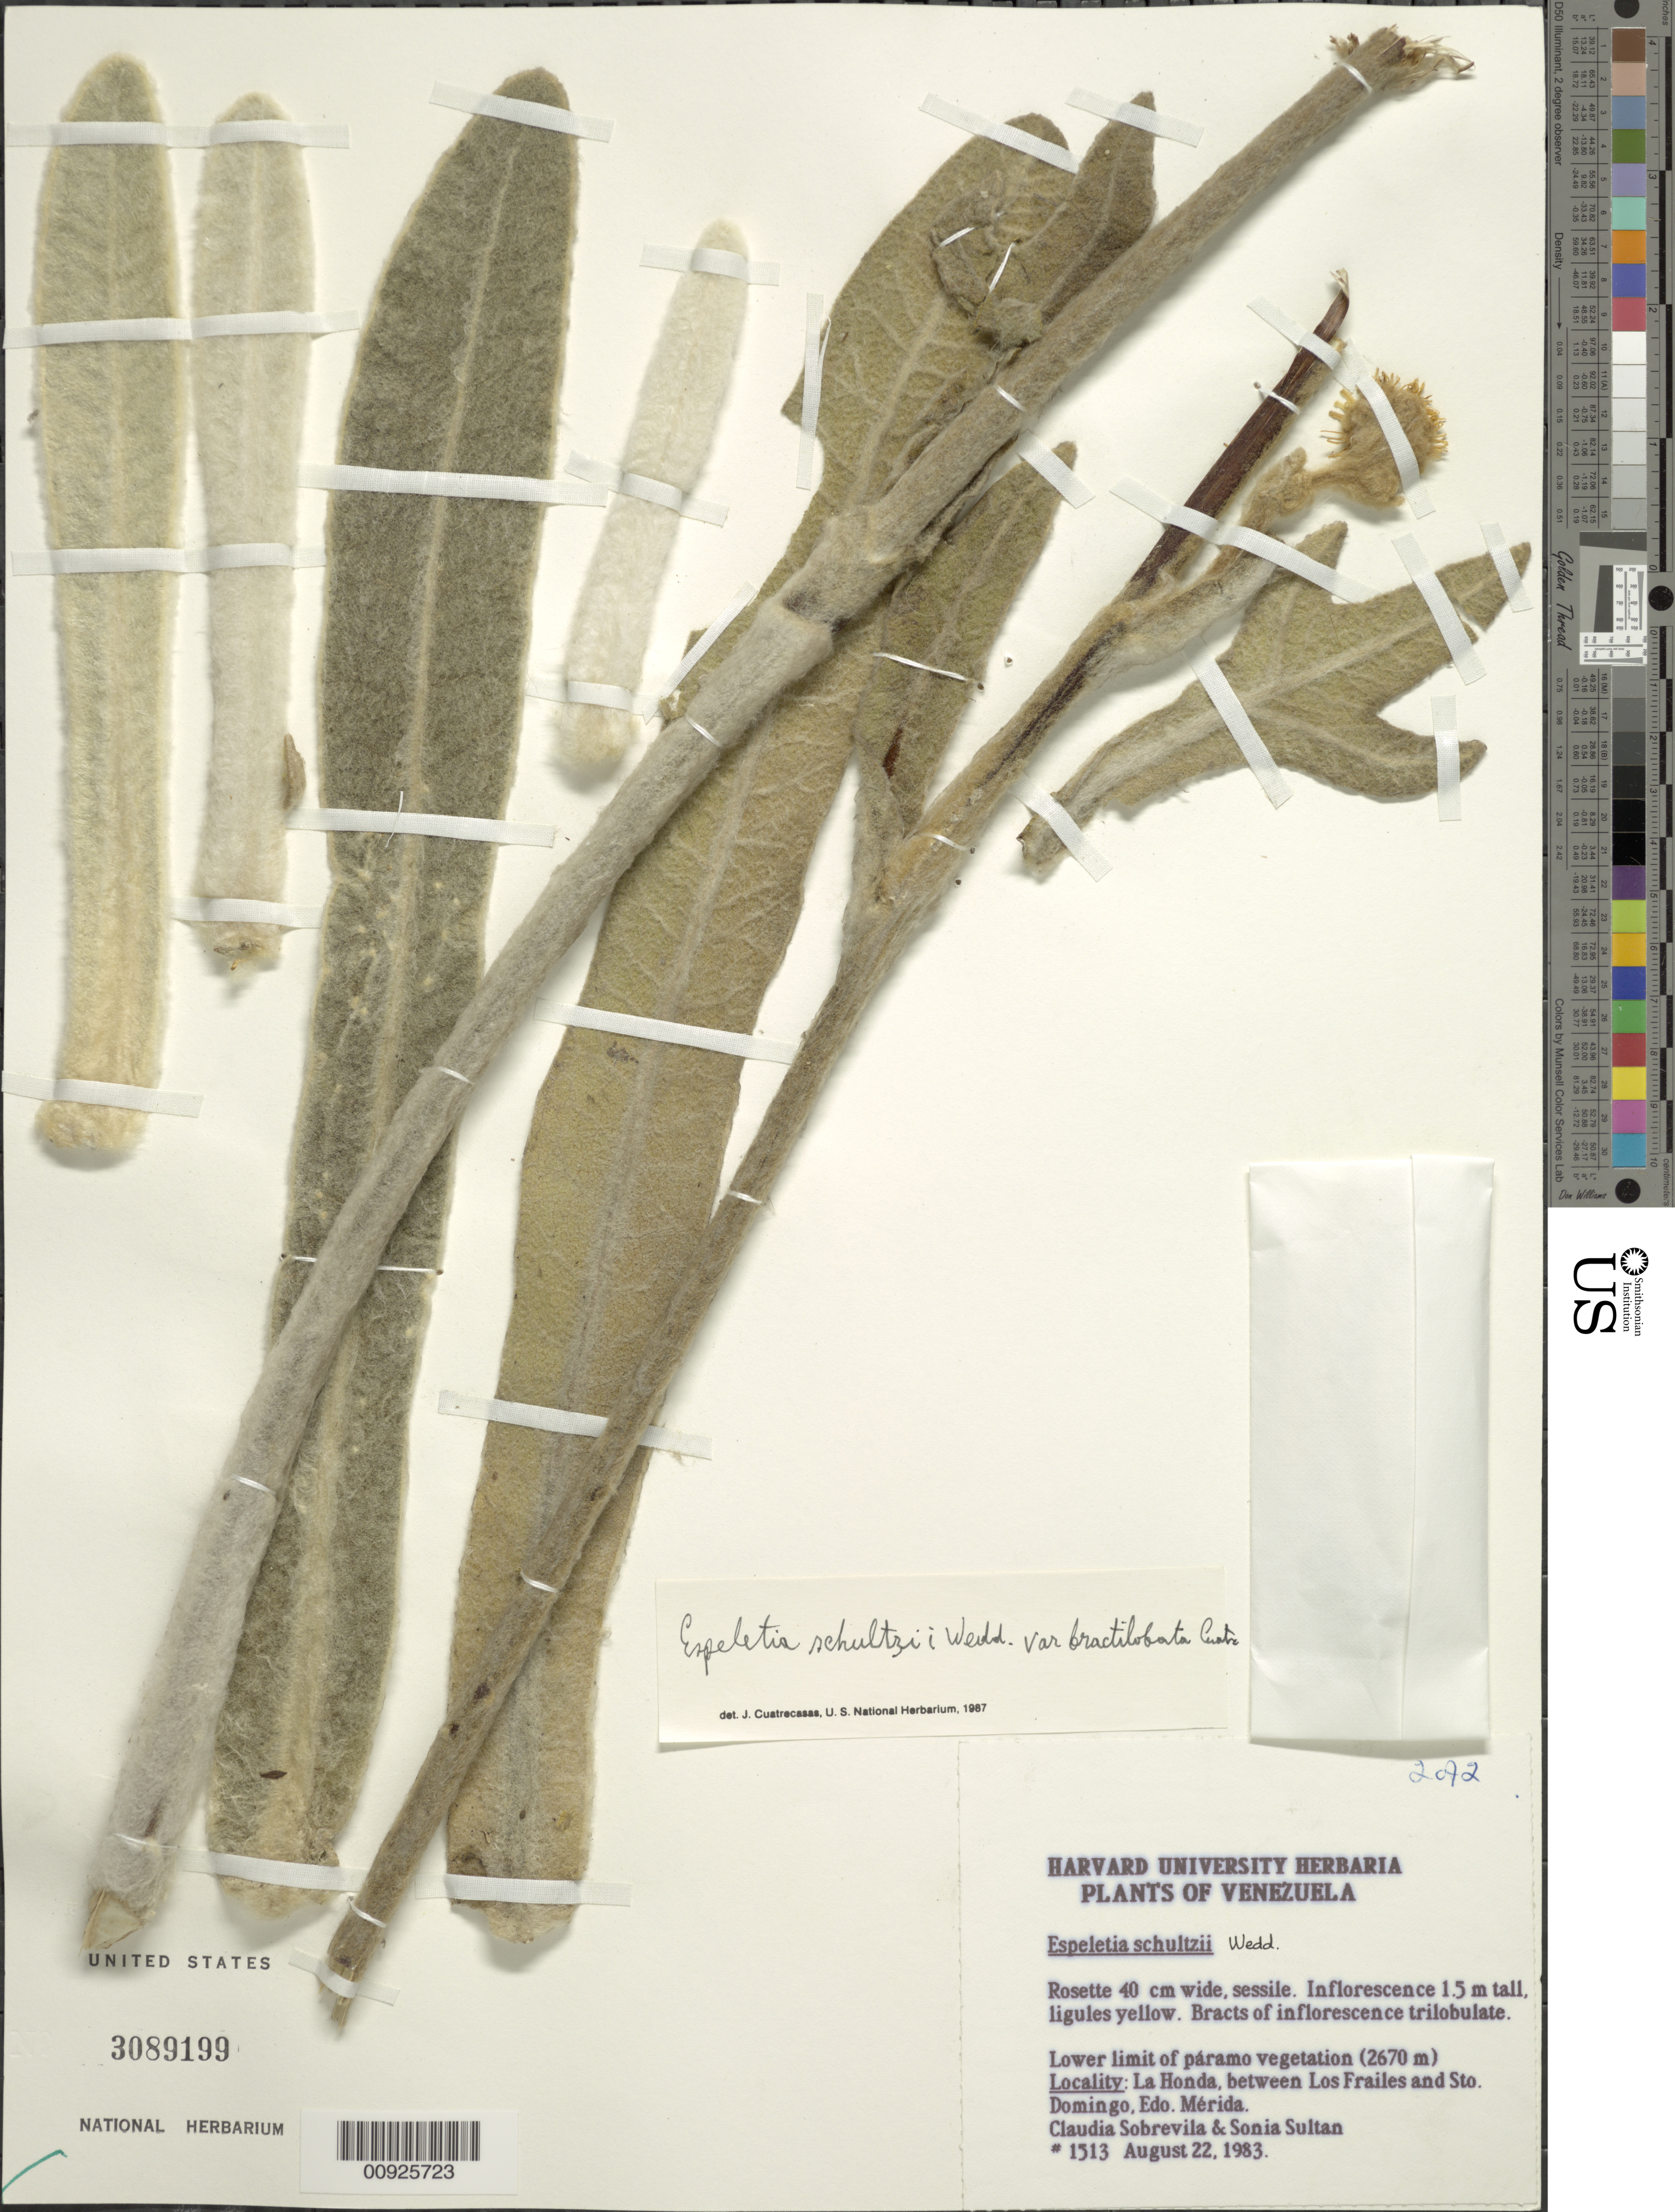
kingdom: Plantae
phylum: Tracheophyta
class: Magnoliopsida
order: Asterales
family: Asteraceae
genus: Espeletia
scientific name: Espeletia schultzii var. bractilobata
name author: Cuatrec.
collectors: C. Sobrevila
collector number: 1513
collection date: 1983-08-22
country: Venezuela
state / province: Mérida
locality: La Honda, between los Frailes and Santo Domingo.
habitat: Lower limit of páramo vegetation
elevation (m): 2670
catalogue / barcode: US 3089199